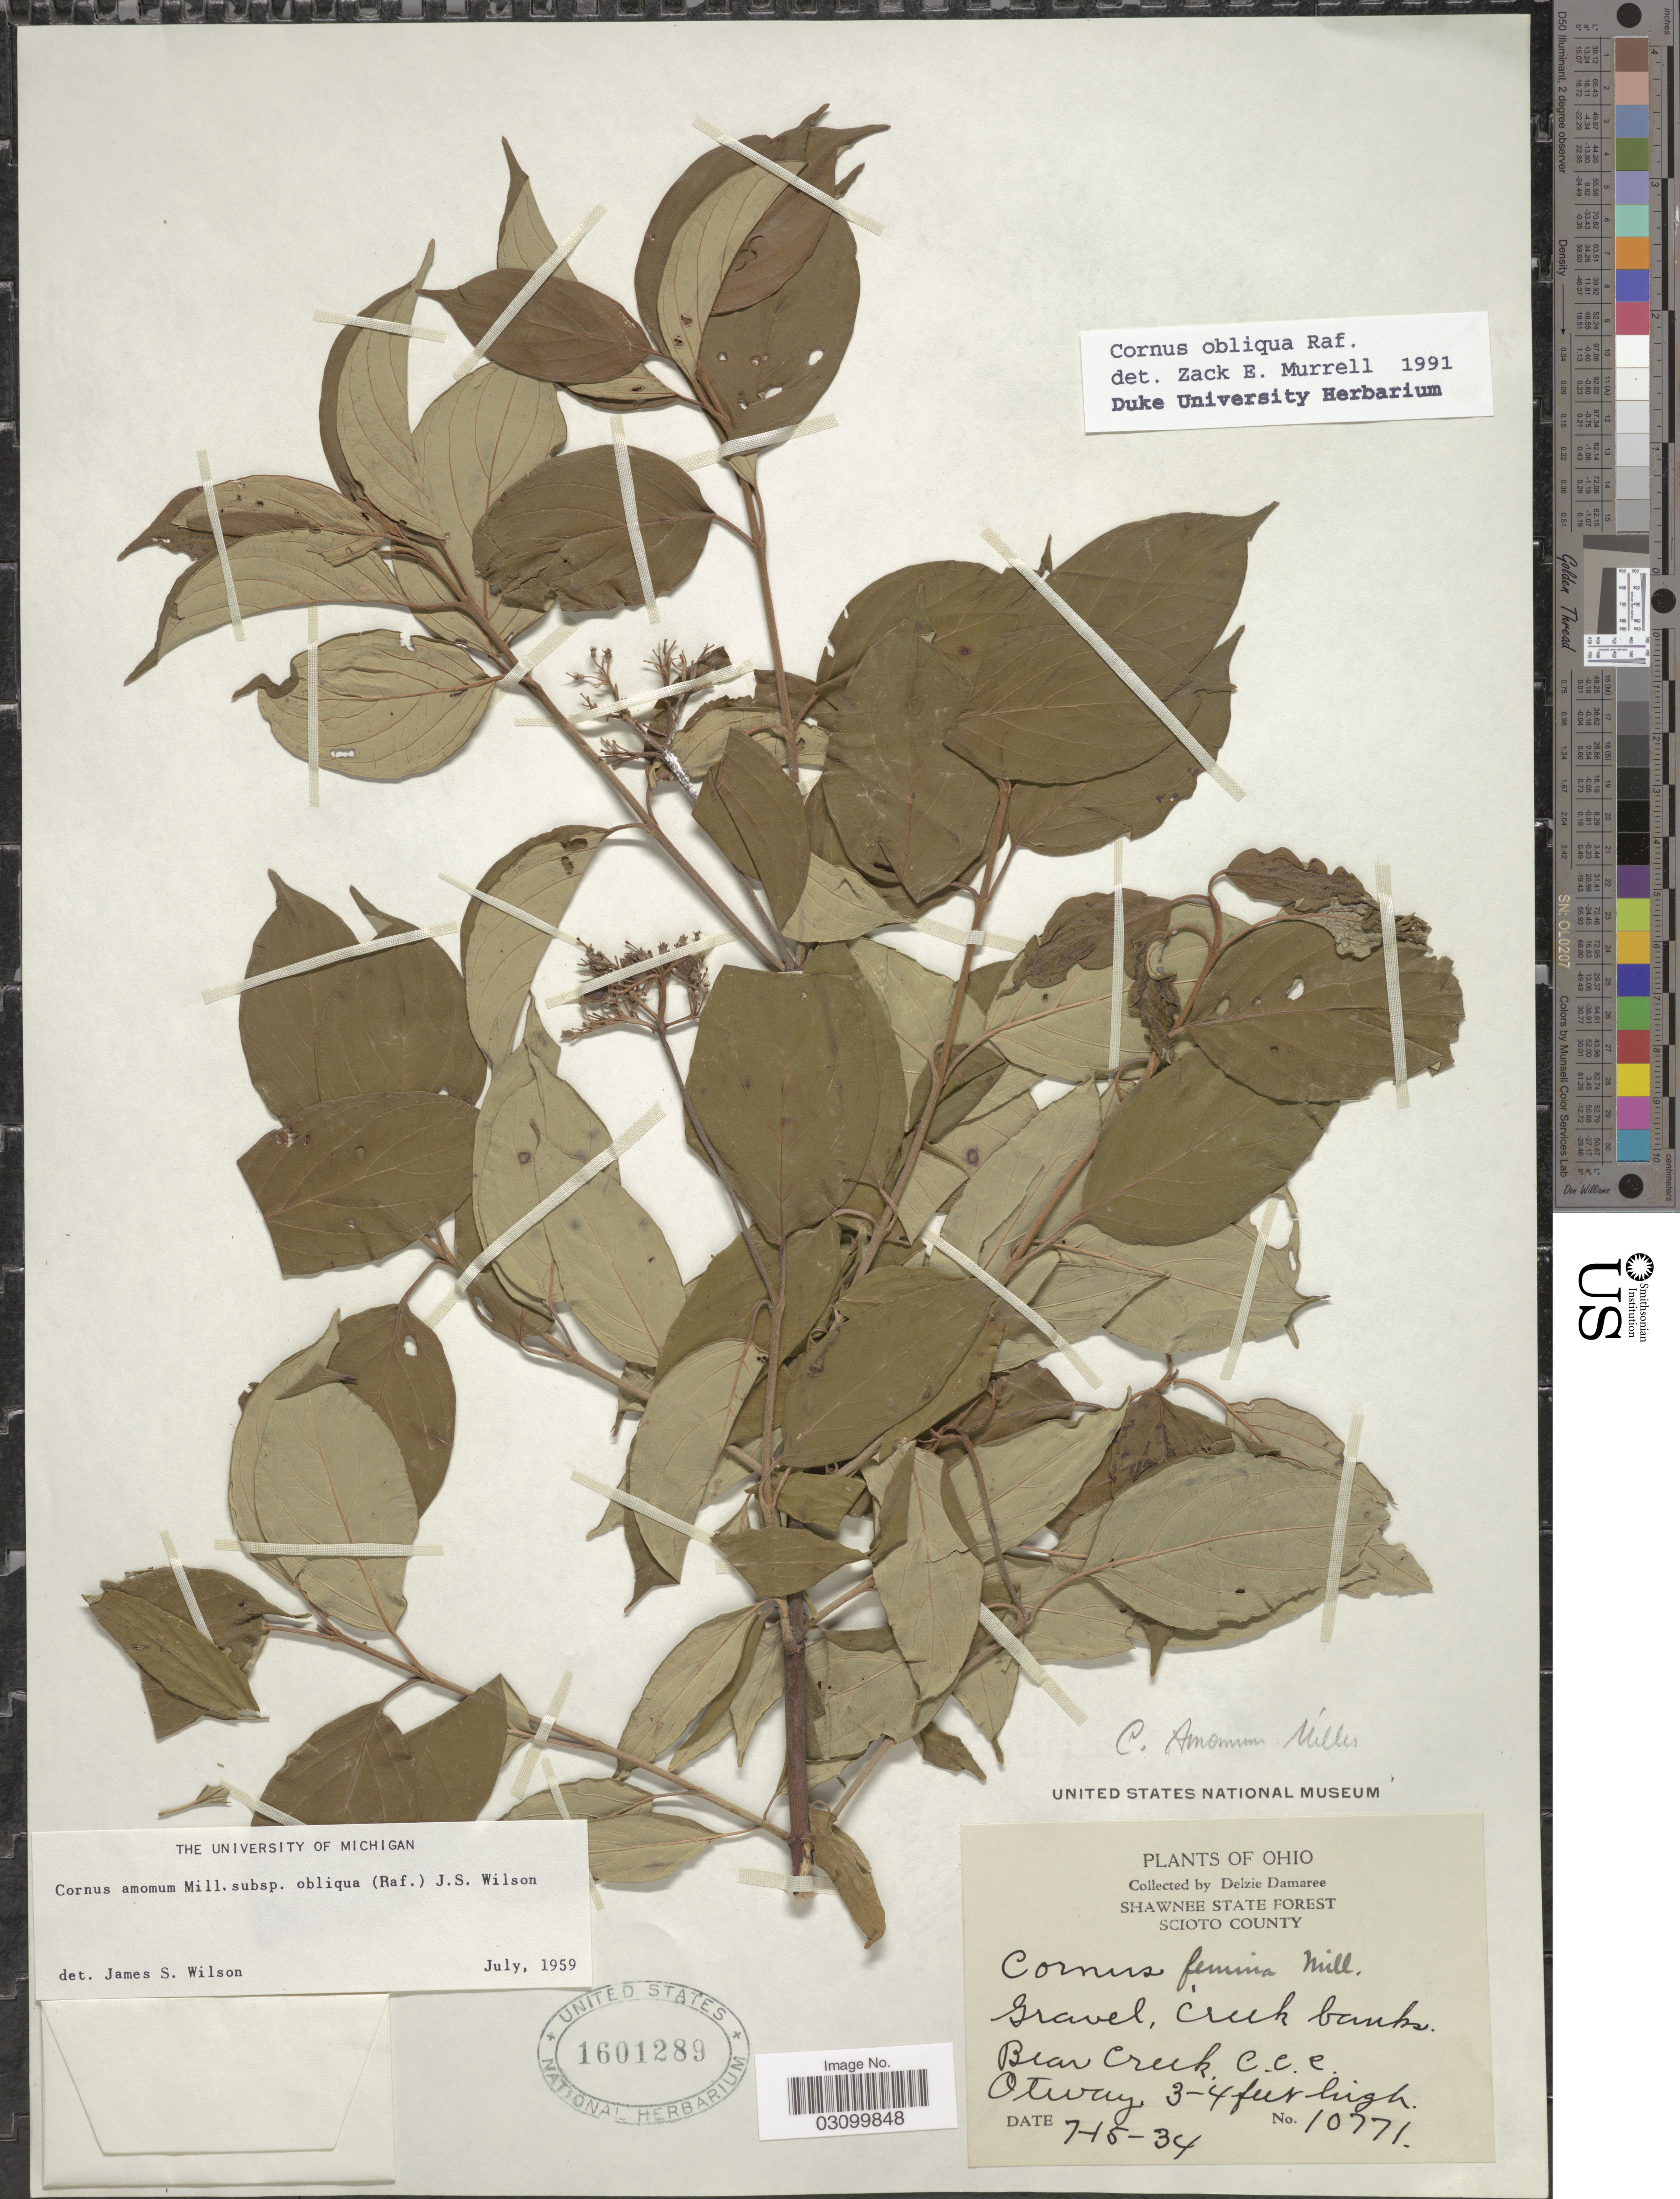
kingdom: Plantae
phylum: Tracheophyta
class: Magnoliopsida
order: Cornales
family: Cornaceae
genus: Cornus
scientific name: Cornus obliqua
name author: Raf.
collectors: D. Damaree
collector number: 10771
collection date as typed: Transcribed d/m/y: 15/7/34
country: United States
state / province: Ohio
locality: Shawnee State Forest, Scioto County. Bear Creek C.C.C. Otway.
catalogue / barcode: US 1601289